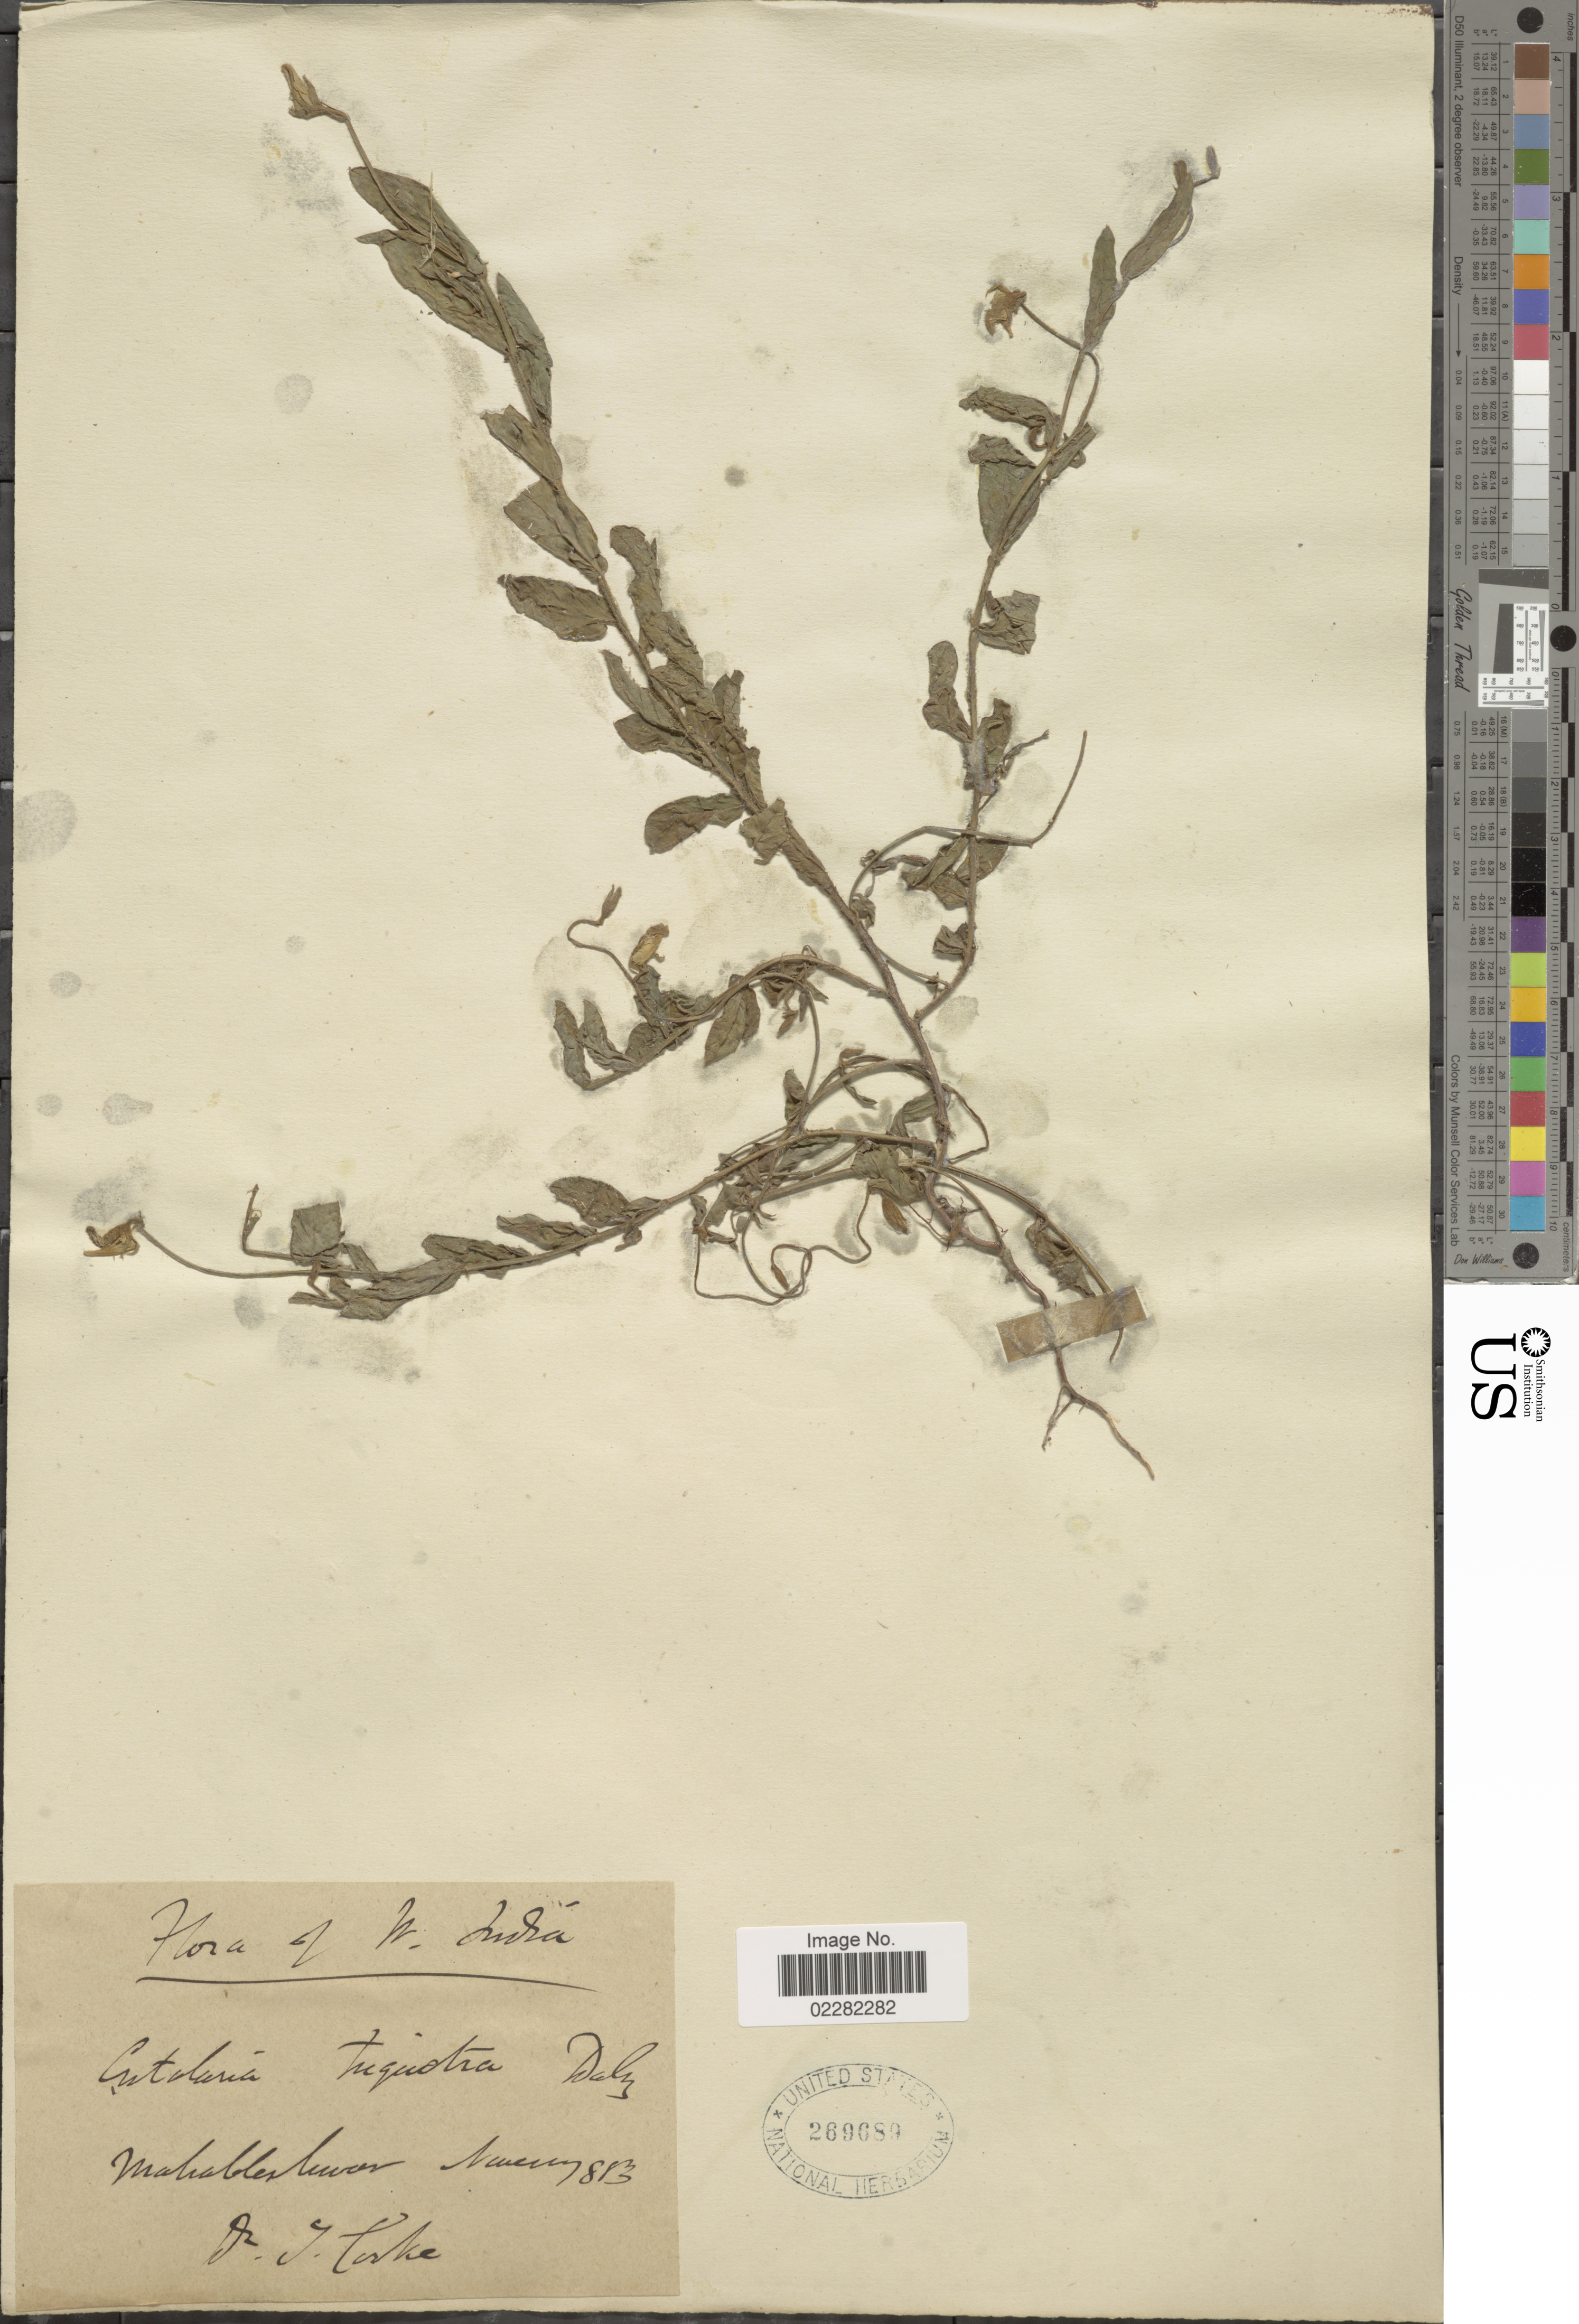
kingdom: Plantae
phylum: Tracheophyta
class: Magnoliopsida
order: Fabales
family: Fabaceae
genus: Crotalaria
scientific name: Crotalaria triquetra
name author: Dalzell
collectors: J. Corke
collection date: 1813-03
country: India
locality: W. India, [illegible text]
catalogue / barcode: US 269689